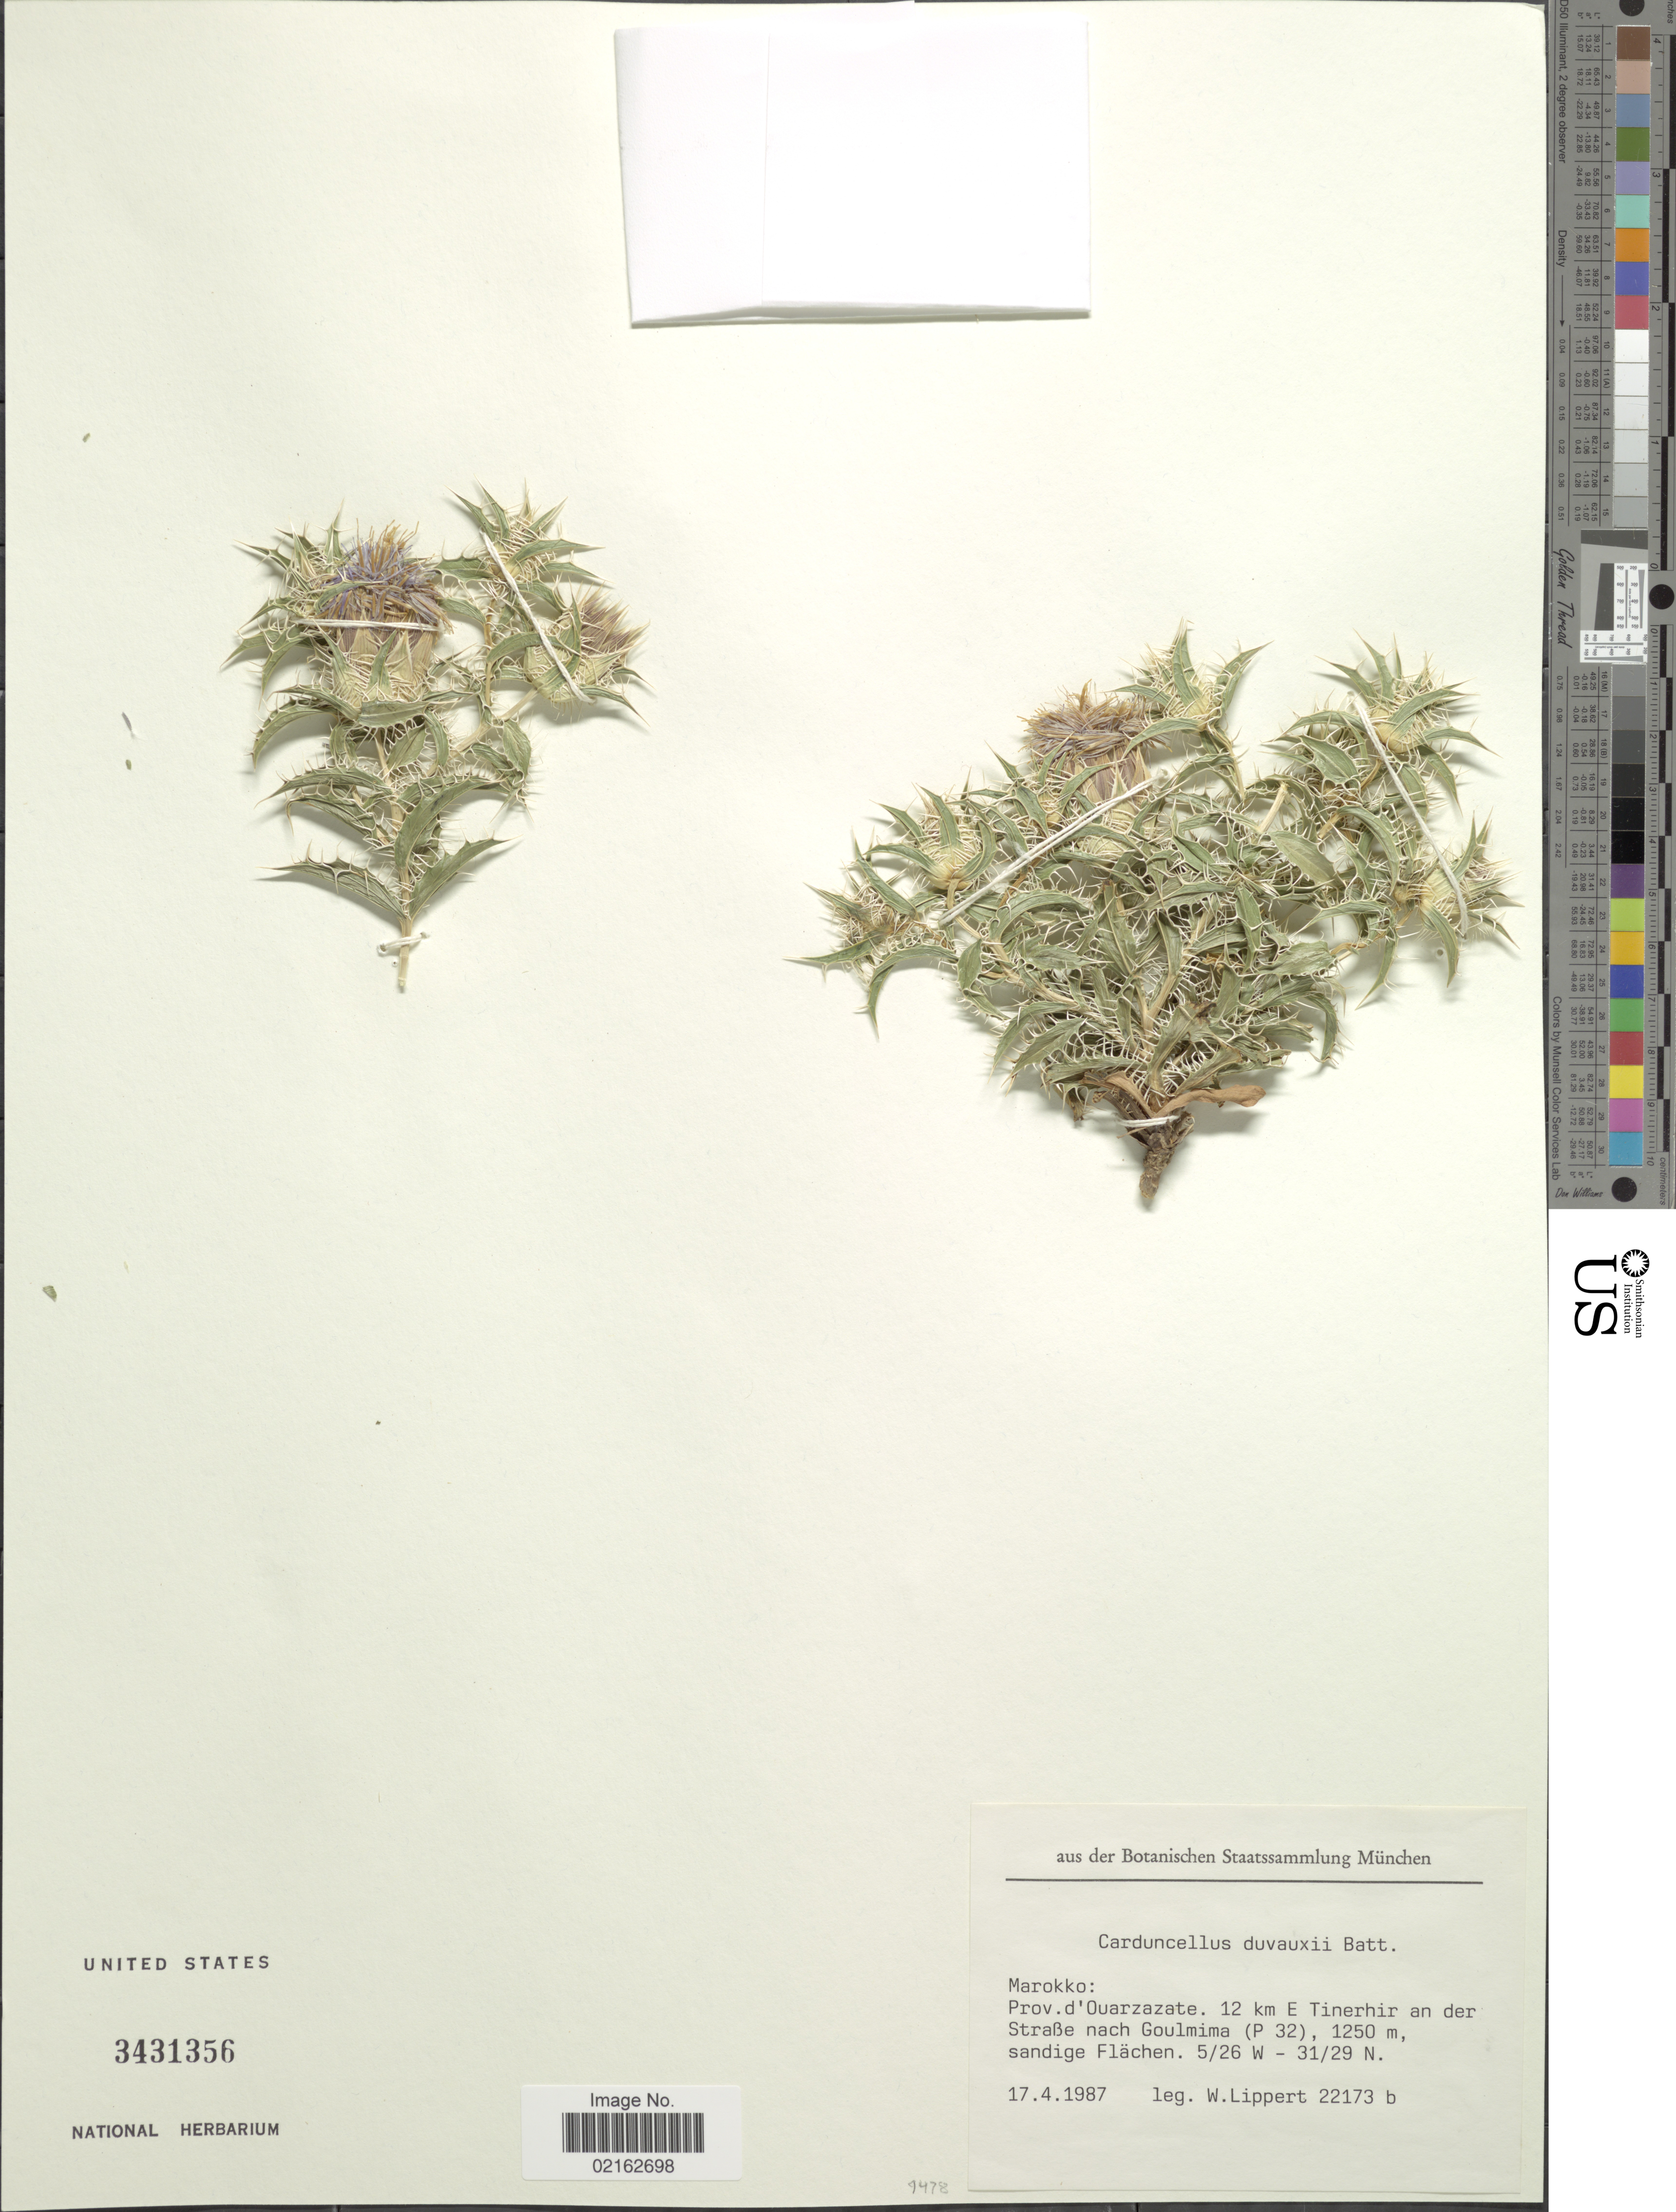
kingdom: Plantae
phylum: Tracheophyta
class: Magnoliopsida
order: Asterales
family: Asteraceae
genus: Carduncellus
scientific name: Carduncellus duvauxii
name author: Batt.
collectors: W. Lippert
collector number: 22173b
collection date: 1987-04-17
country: Morocco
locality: Prov d'Ouarzazate, 12 km E Tinerhir an der Strabe nach Goulmima (P 32)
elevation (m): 1250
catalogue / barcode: US 3431356